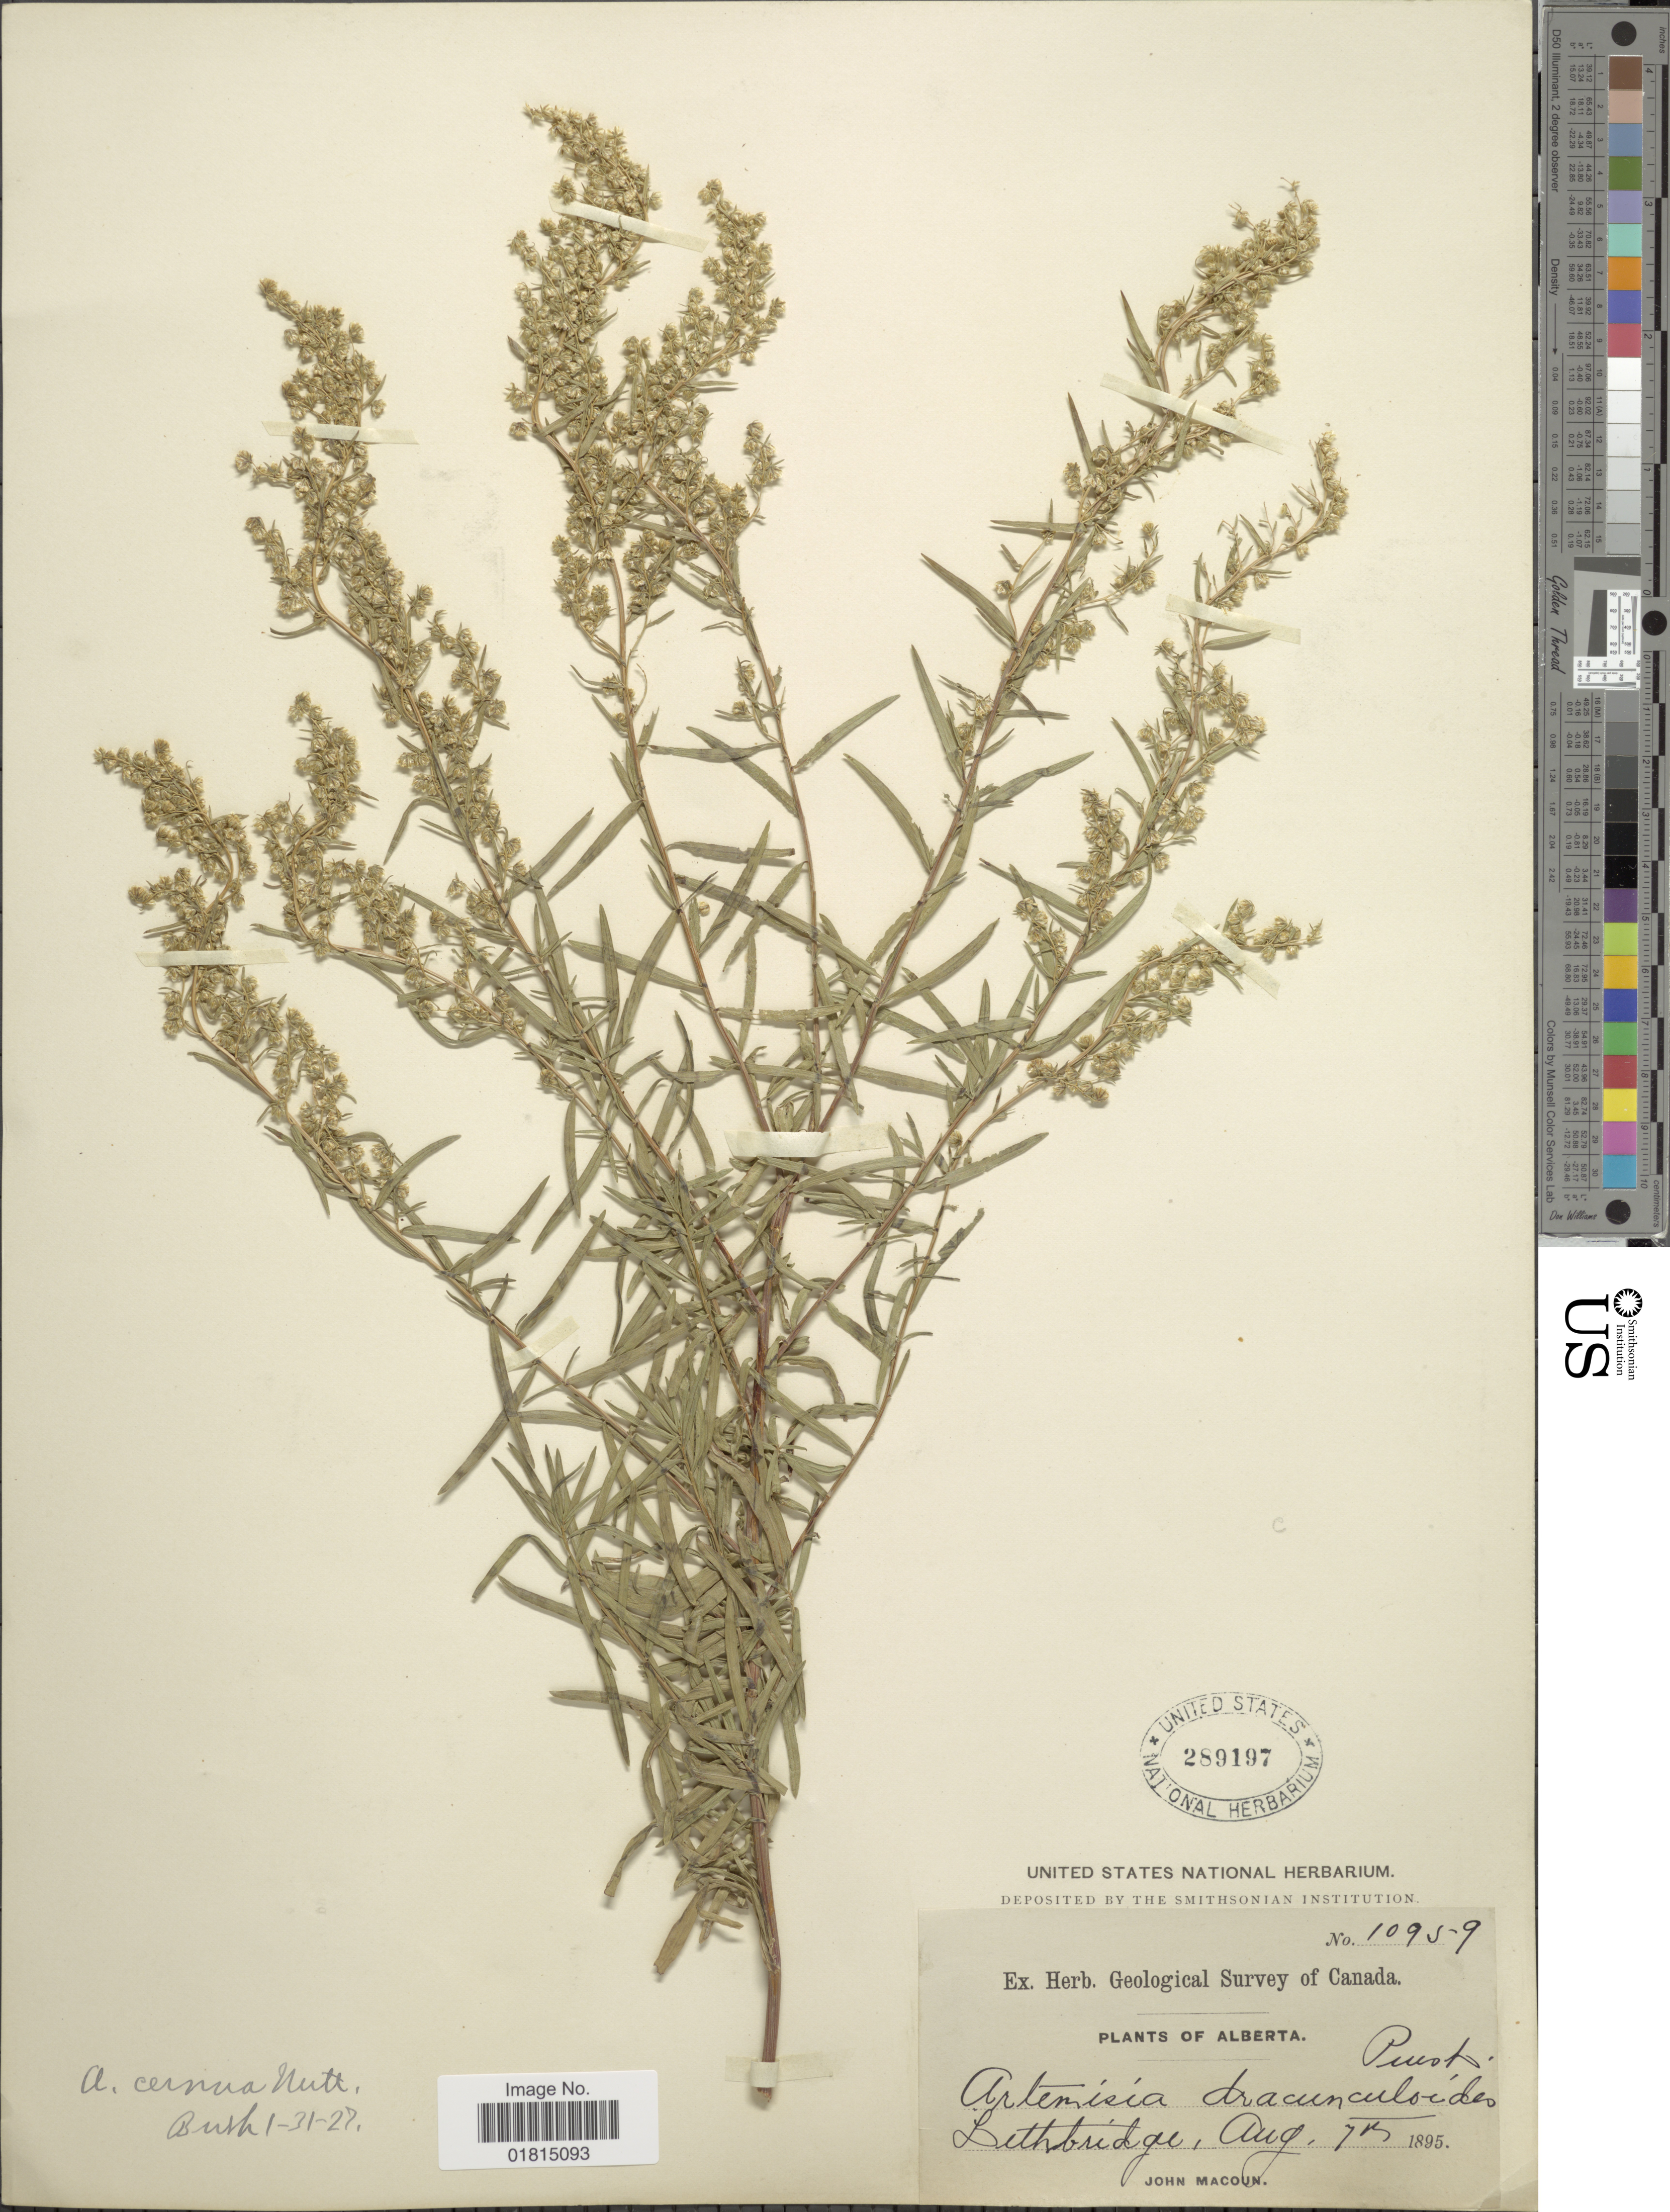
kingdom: Plantae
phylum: Tracheophyta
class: Magnoliopsida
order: Asterales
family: Asteraceae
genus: Artemisia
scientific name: Artemisia cernua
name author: Nutt.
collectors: J. Macoun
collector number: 10959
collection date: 1895-08-07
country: Canada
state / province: Alberta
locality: Lethbridge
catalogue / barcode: US 289197